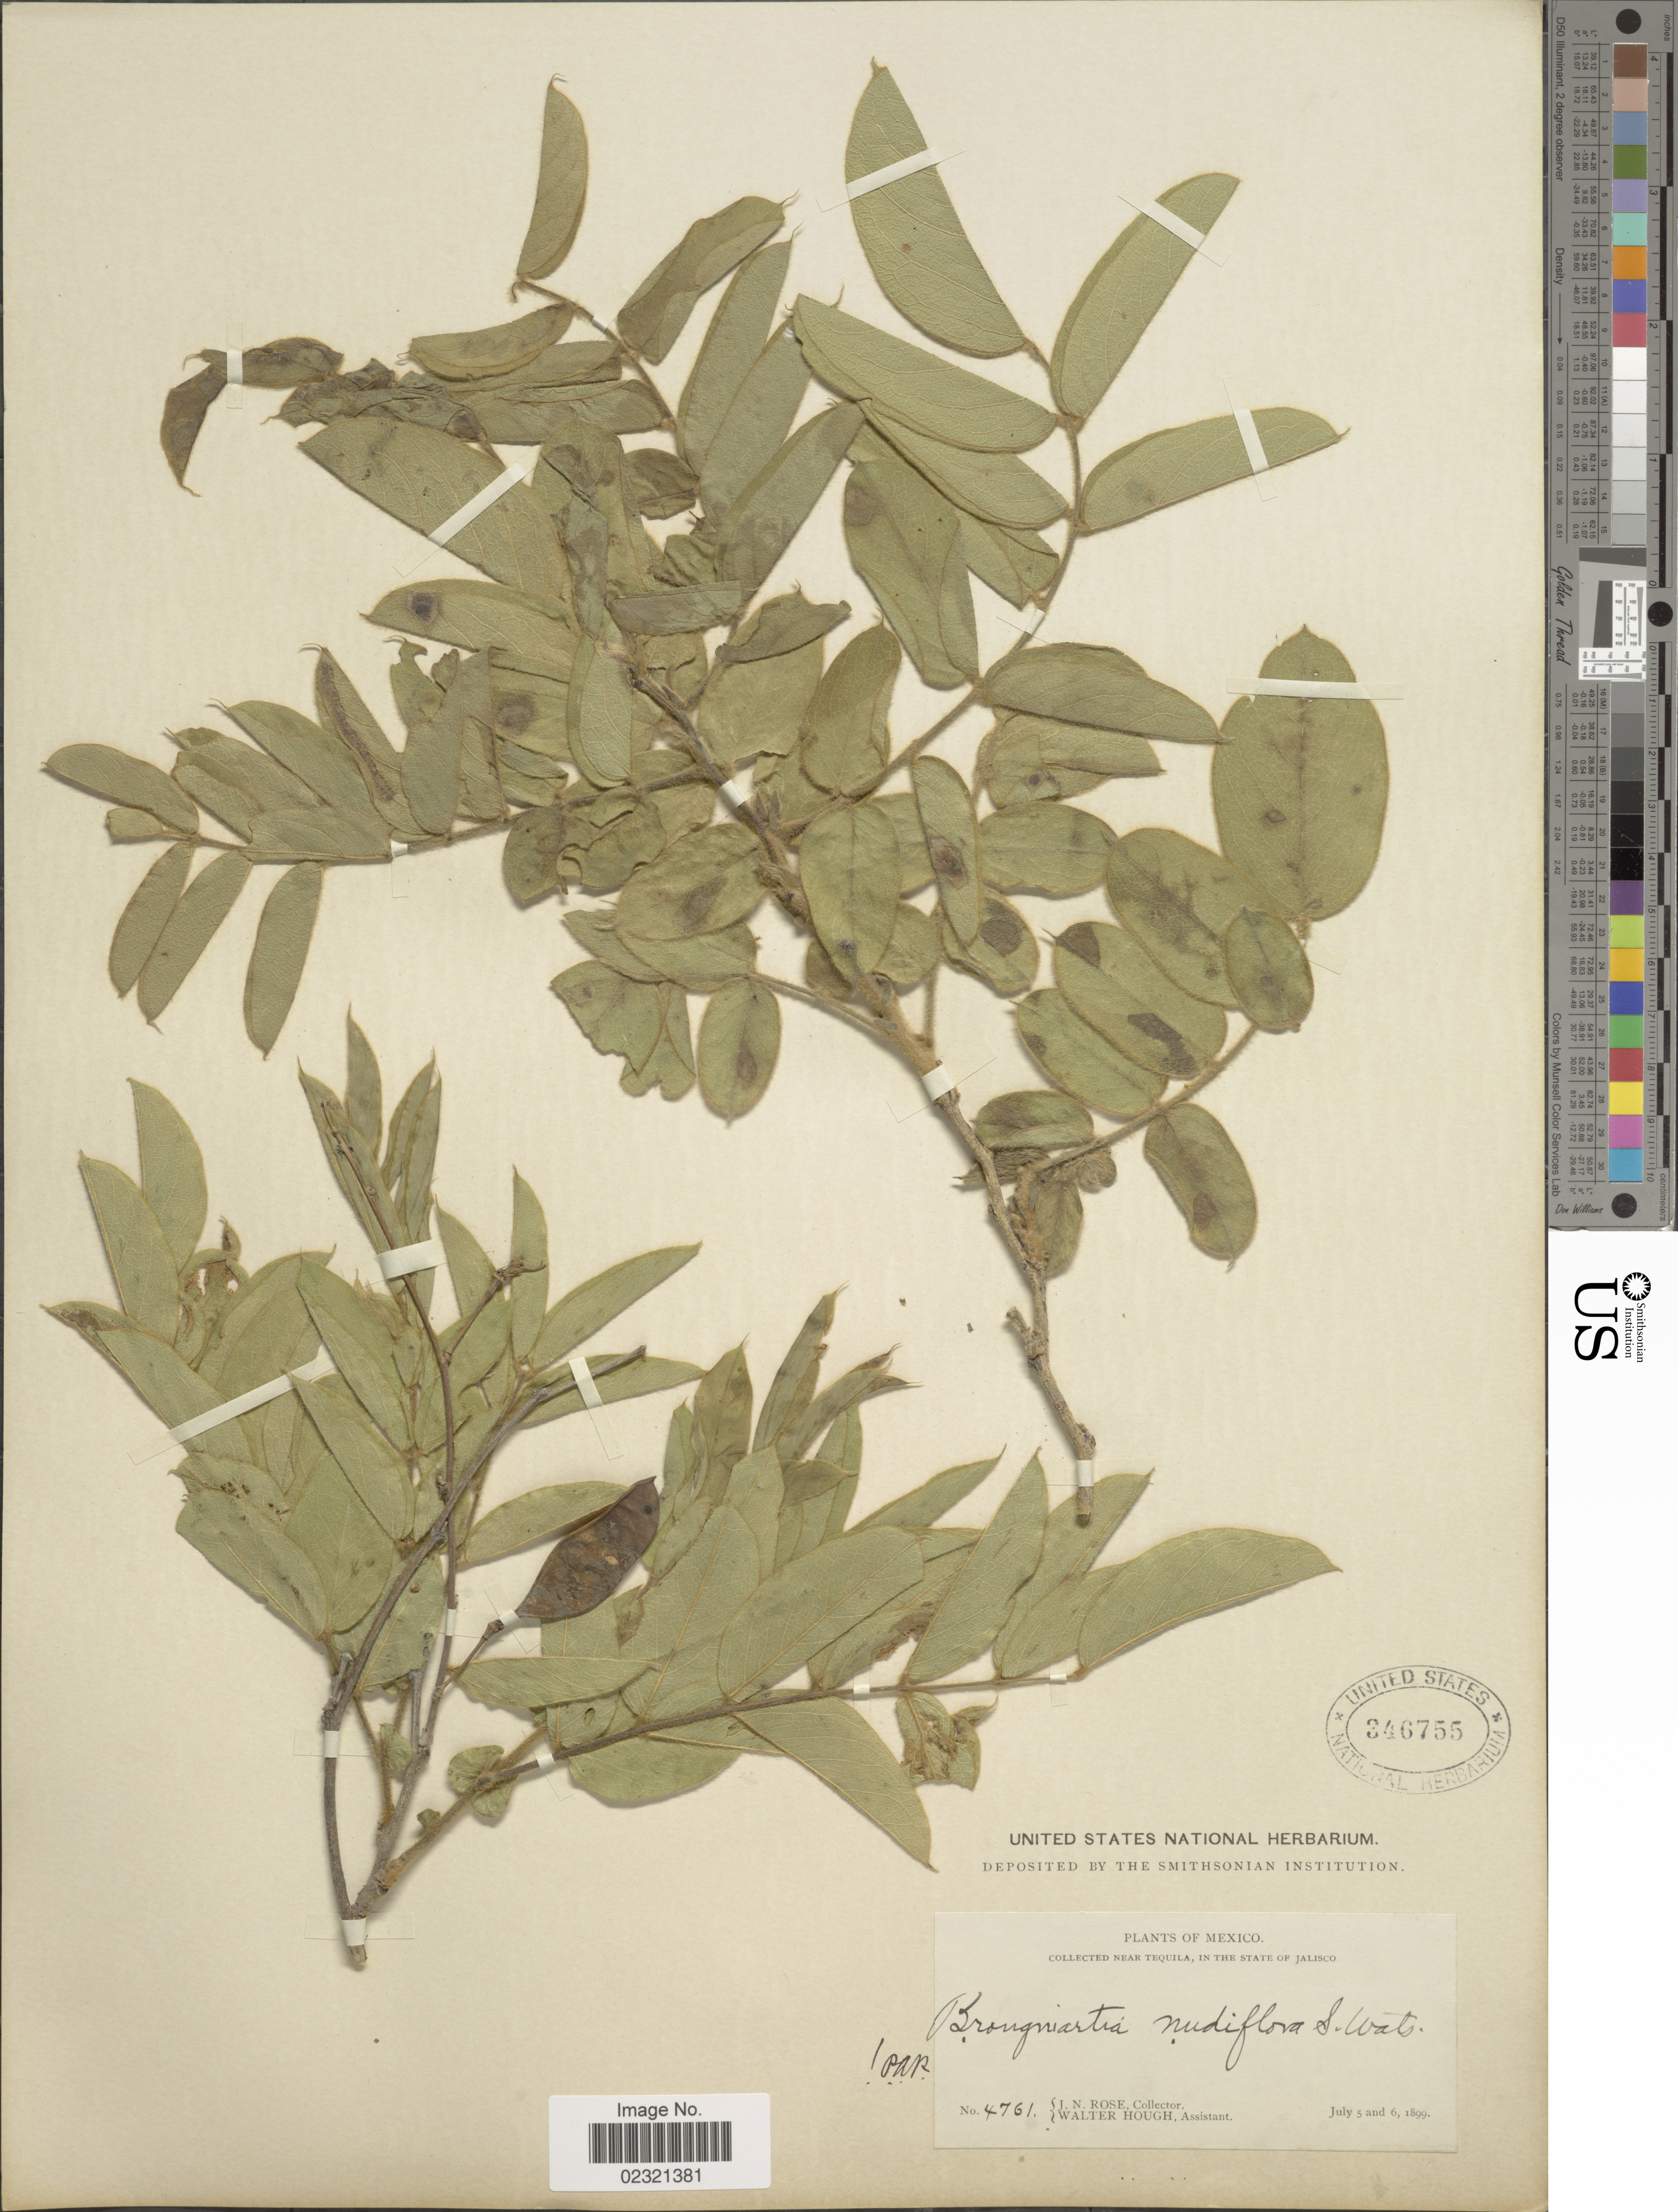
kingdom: Plantae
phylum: Tracheophyta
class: Magnoliopsida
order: Fabales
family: Fabaceae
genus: Brongniartia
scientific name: Brongniartia nudiflora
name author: S. Watson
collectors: J. N. Rose & W. Hough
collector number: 4761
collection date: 1899-07-05/1899-07-06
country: Mexico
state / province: Jalisco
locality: Near Tequila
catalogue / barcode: US 346755